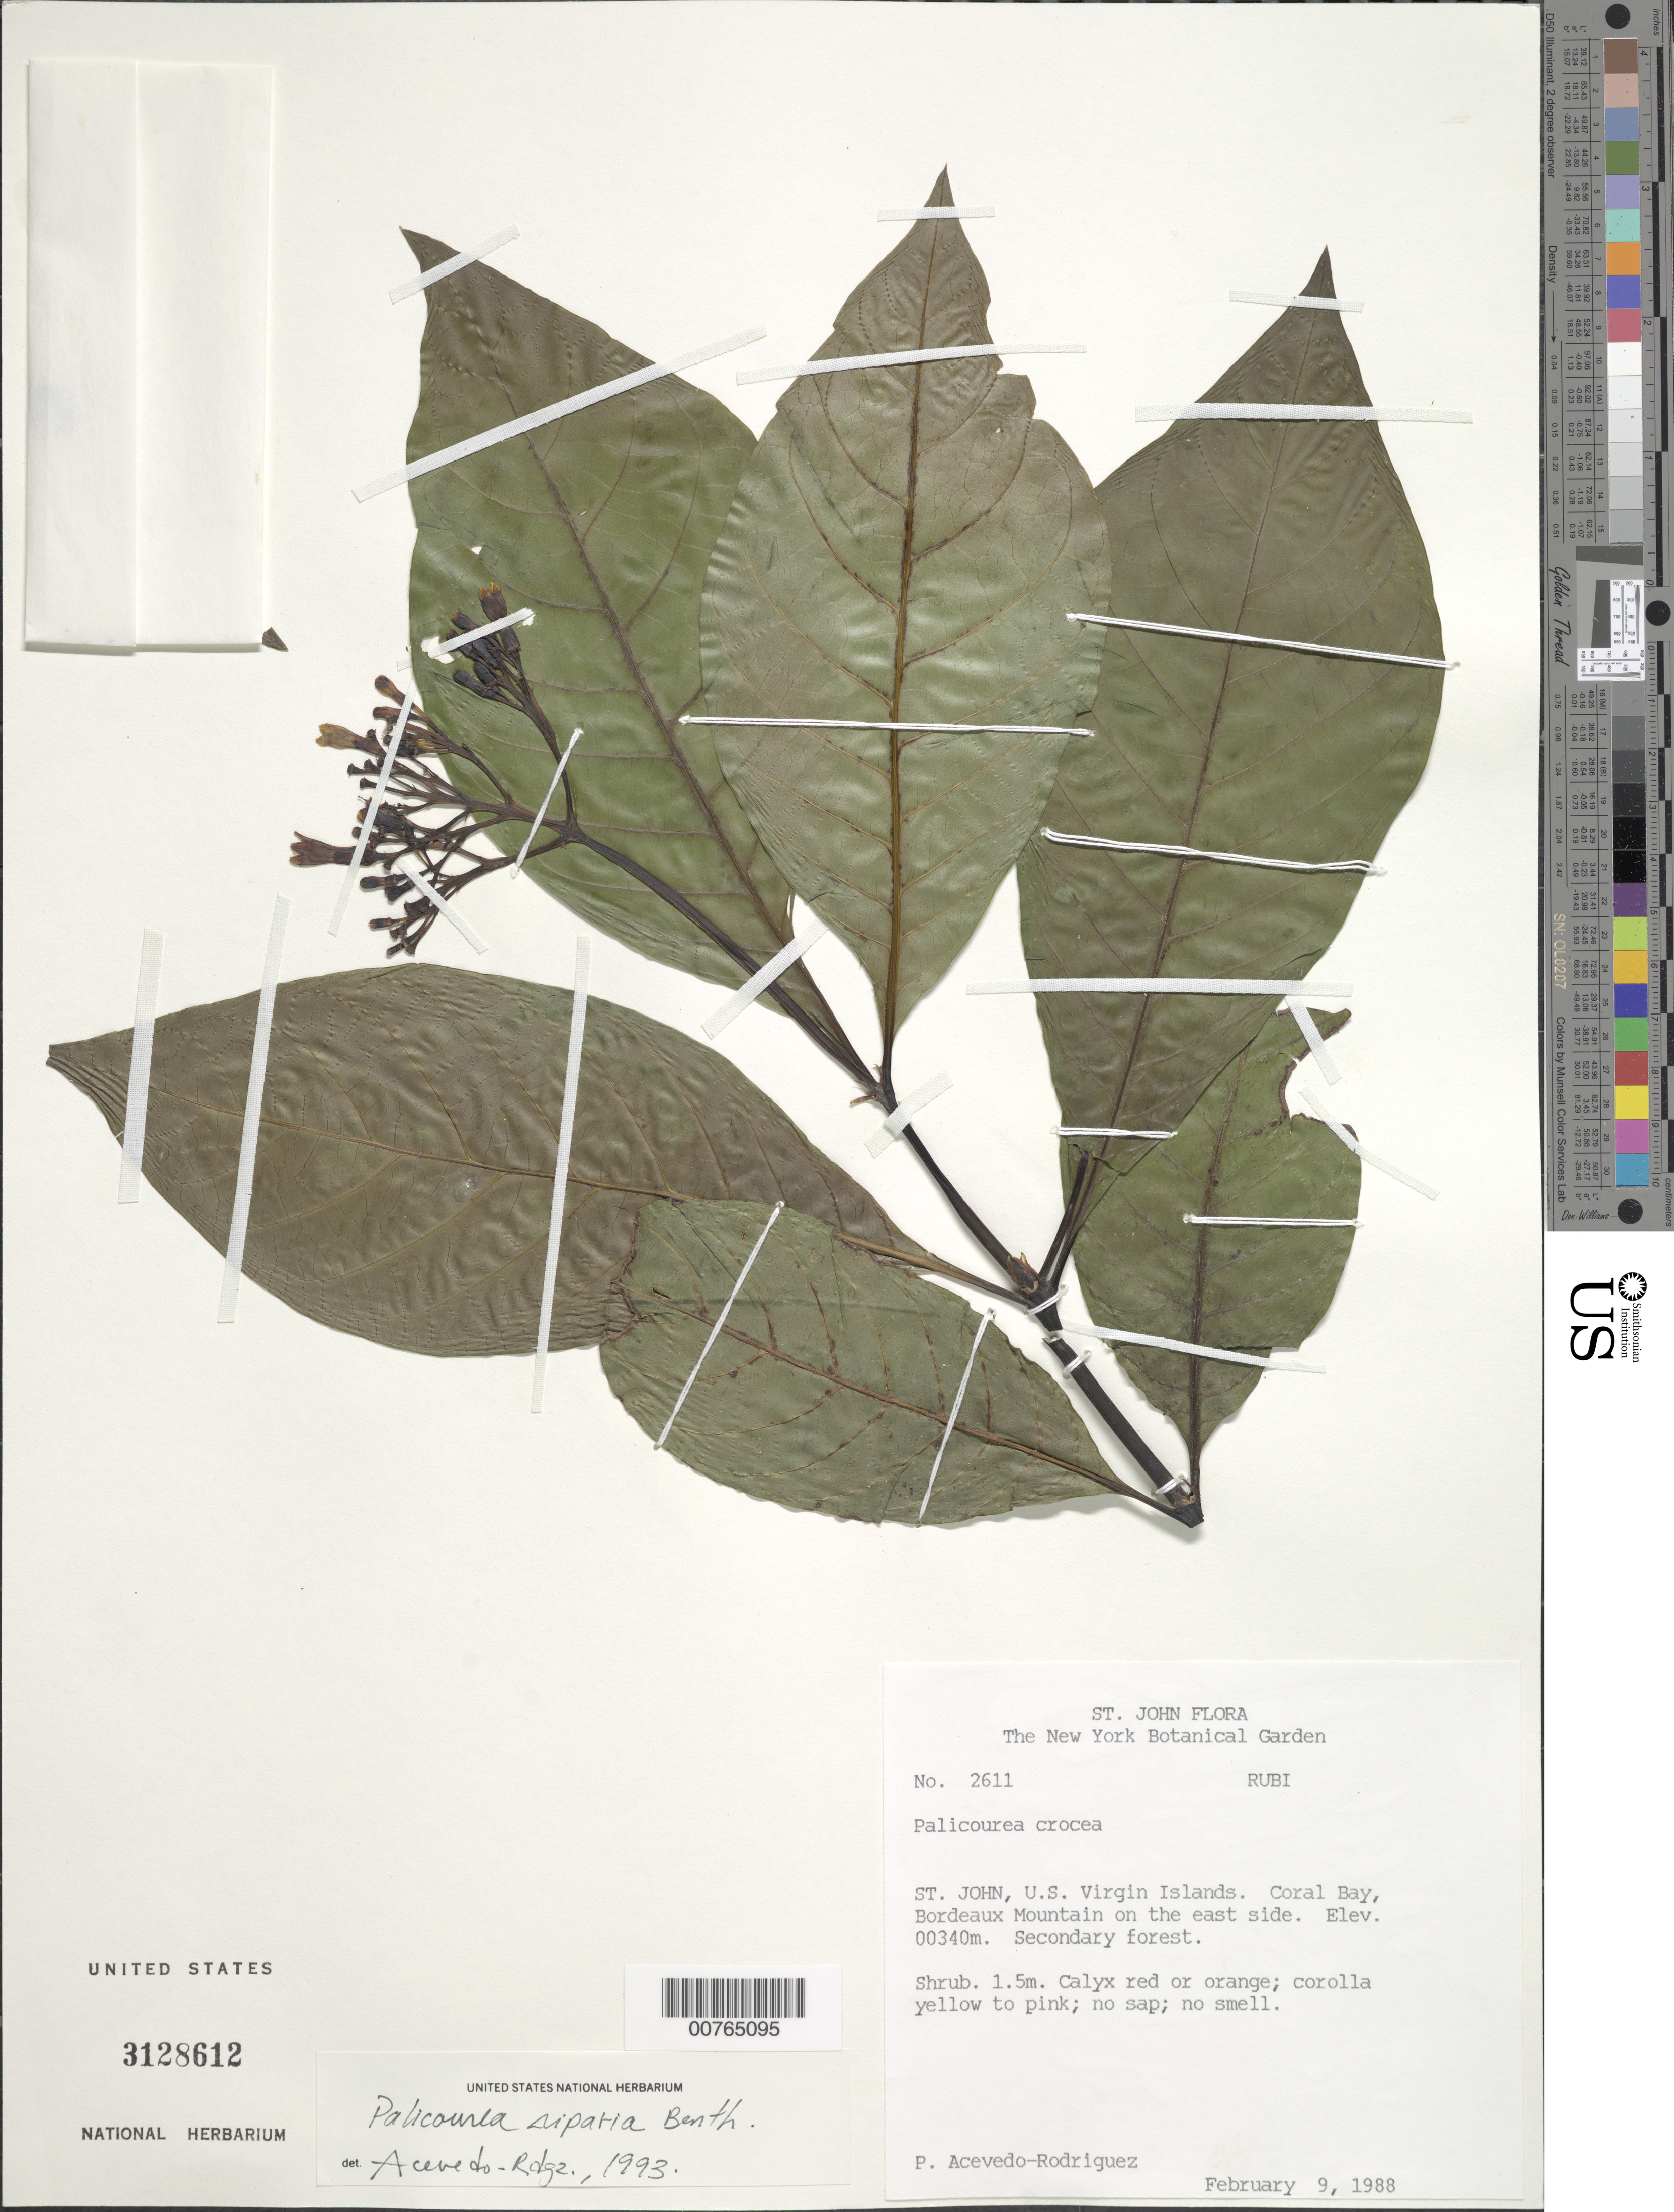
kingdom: Plantae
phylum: Tracheophyta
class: Magnoliopsida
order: Gentianales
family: Rubiaceae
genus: Palicourea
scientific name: Palicourea riparia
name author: Benth.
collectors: P. Acevedo-Rodr.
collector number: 2611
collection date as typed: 09 Feb 1988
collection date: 1988-02-09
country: U.S. Virgin Islands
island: St. John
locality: Bordeaux Mountain, East side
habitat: Secondary forest.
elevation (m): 340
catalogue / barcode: US 3128612